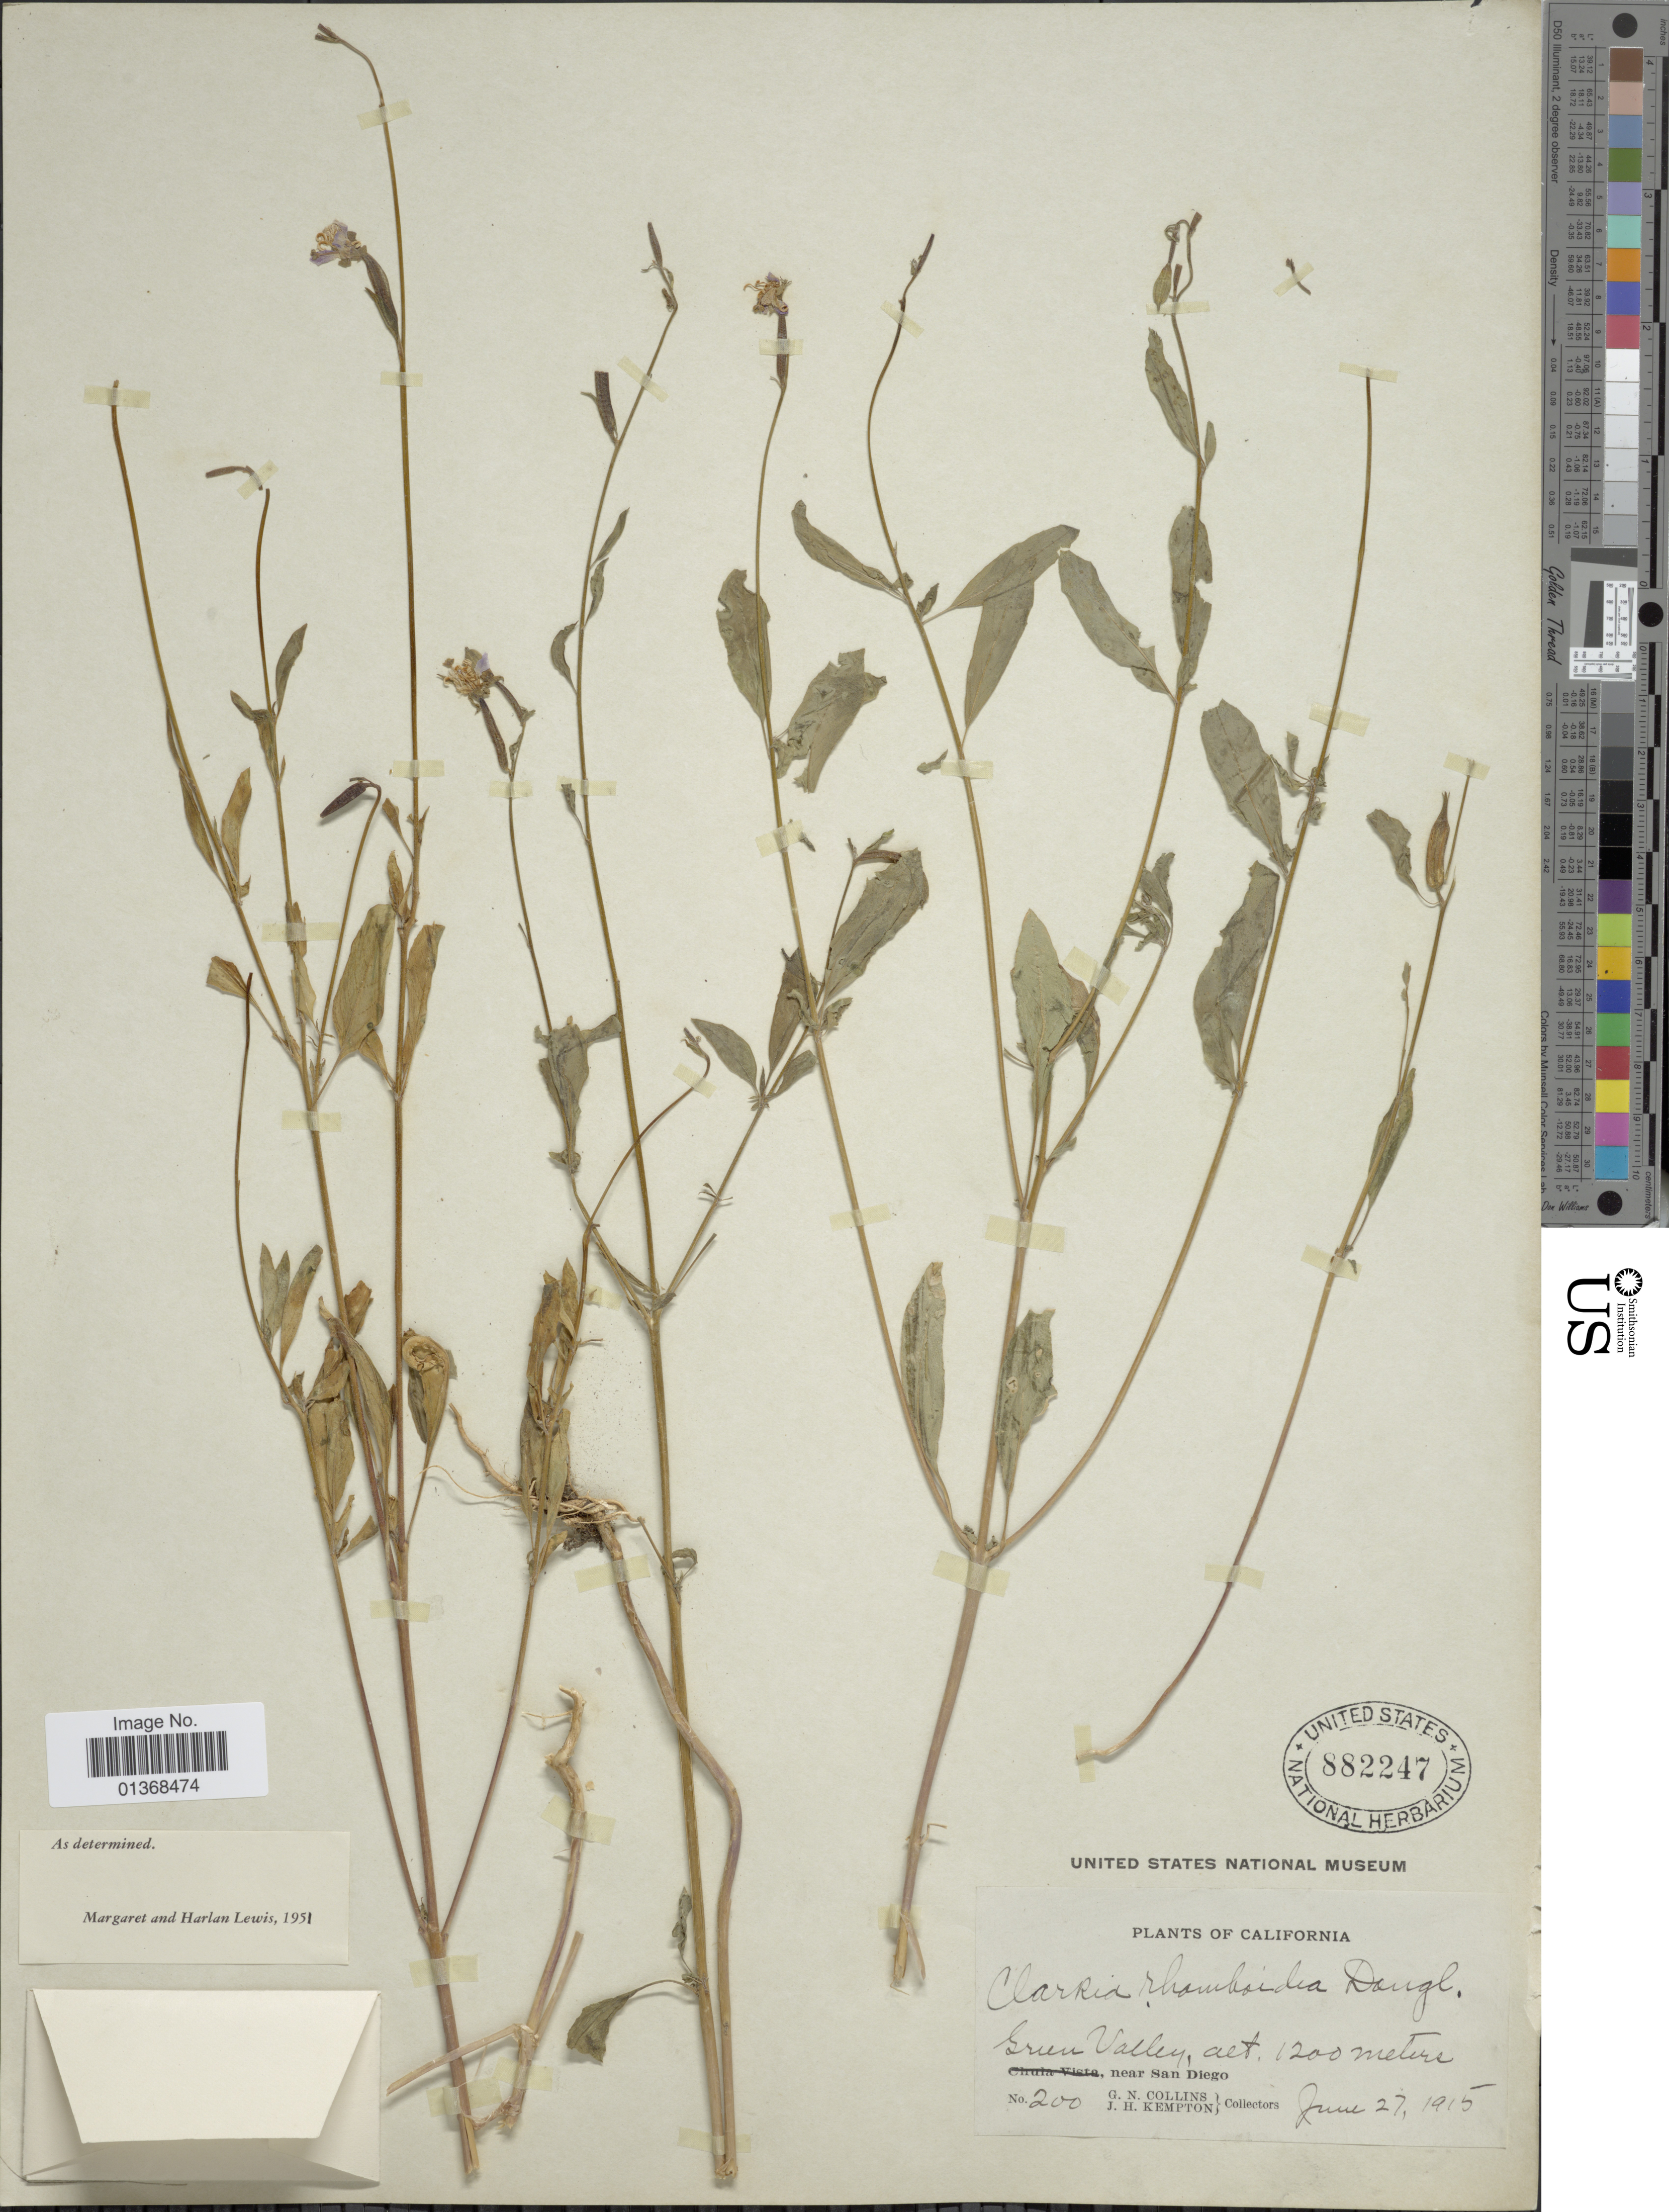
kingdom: Plantae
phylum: Tracheophyta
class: Magnoliopsida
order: Myrtales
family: Onagraceae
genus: Clarkia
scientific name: Clarkia rhomboidea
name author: Douglas ex Hook.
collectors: G. Collins & J. H. Kempton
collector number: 200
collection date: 1915-06-27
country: United States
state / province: California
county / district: San Diego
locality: Green Valley, near San Diego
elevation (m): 1200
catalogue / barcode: US 882247